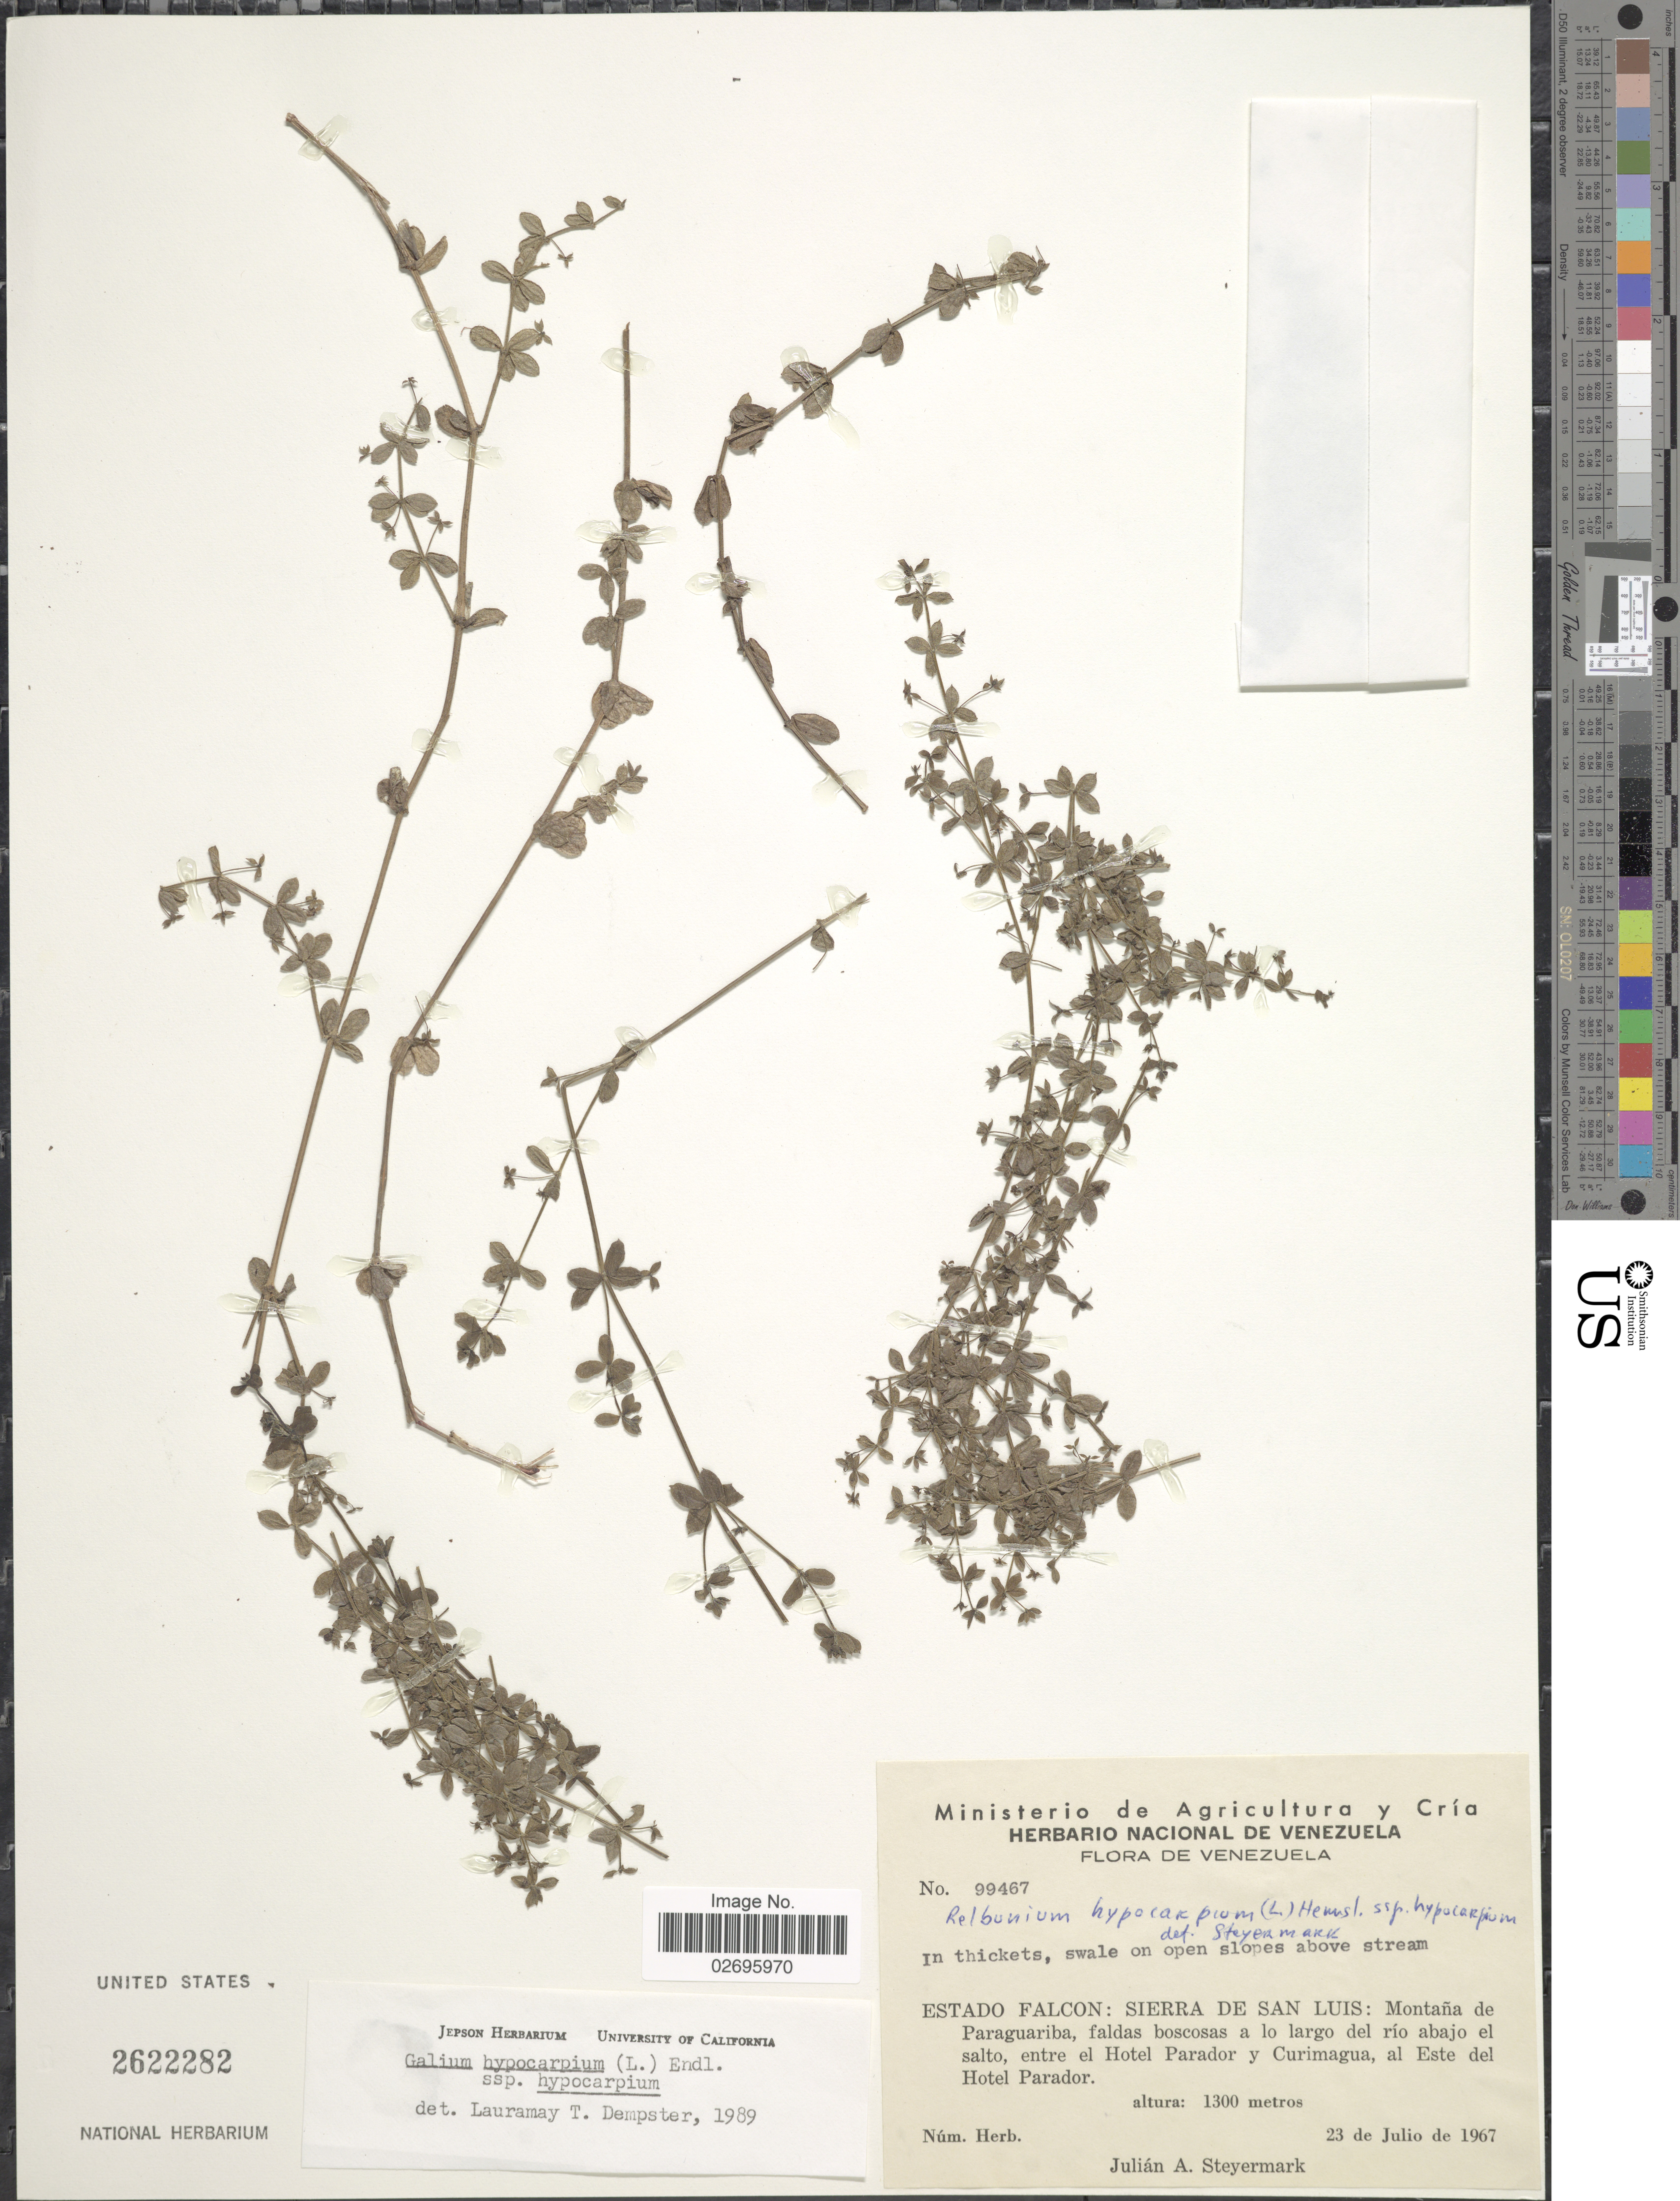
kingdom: Plantae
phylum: Tracheophyta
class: Magnoliopsida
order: Gentianales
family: Rubiaceae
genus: Galium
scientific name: Galium hypocarpium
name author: (L.) Endl. ex Griseb.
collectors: J. Steyermark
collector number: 99467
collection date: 1967-07-23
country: Venezuela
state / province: Falcón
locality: In thickets, swale on open slopes above stream. Sierra de San Luis: Montaña de Paraguariba, faldas boscosas a lo largo del río abajo el salto, entre el Hotel Parador y Curimagua, al Este del Hotel Parador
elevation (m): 1300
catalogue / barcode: US 2622282